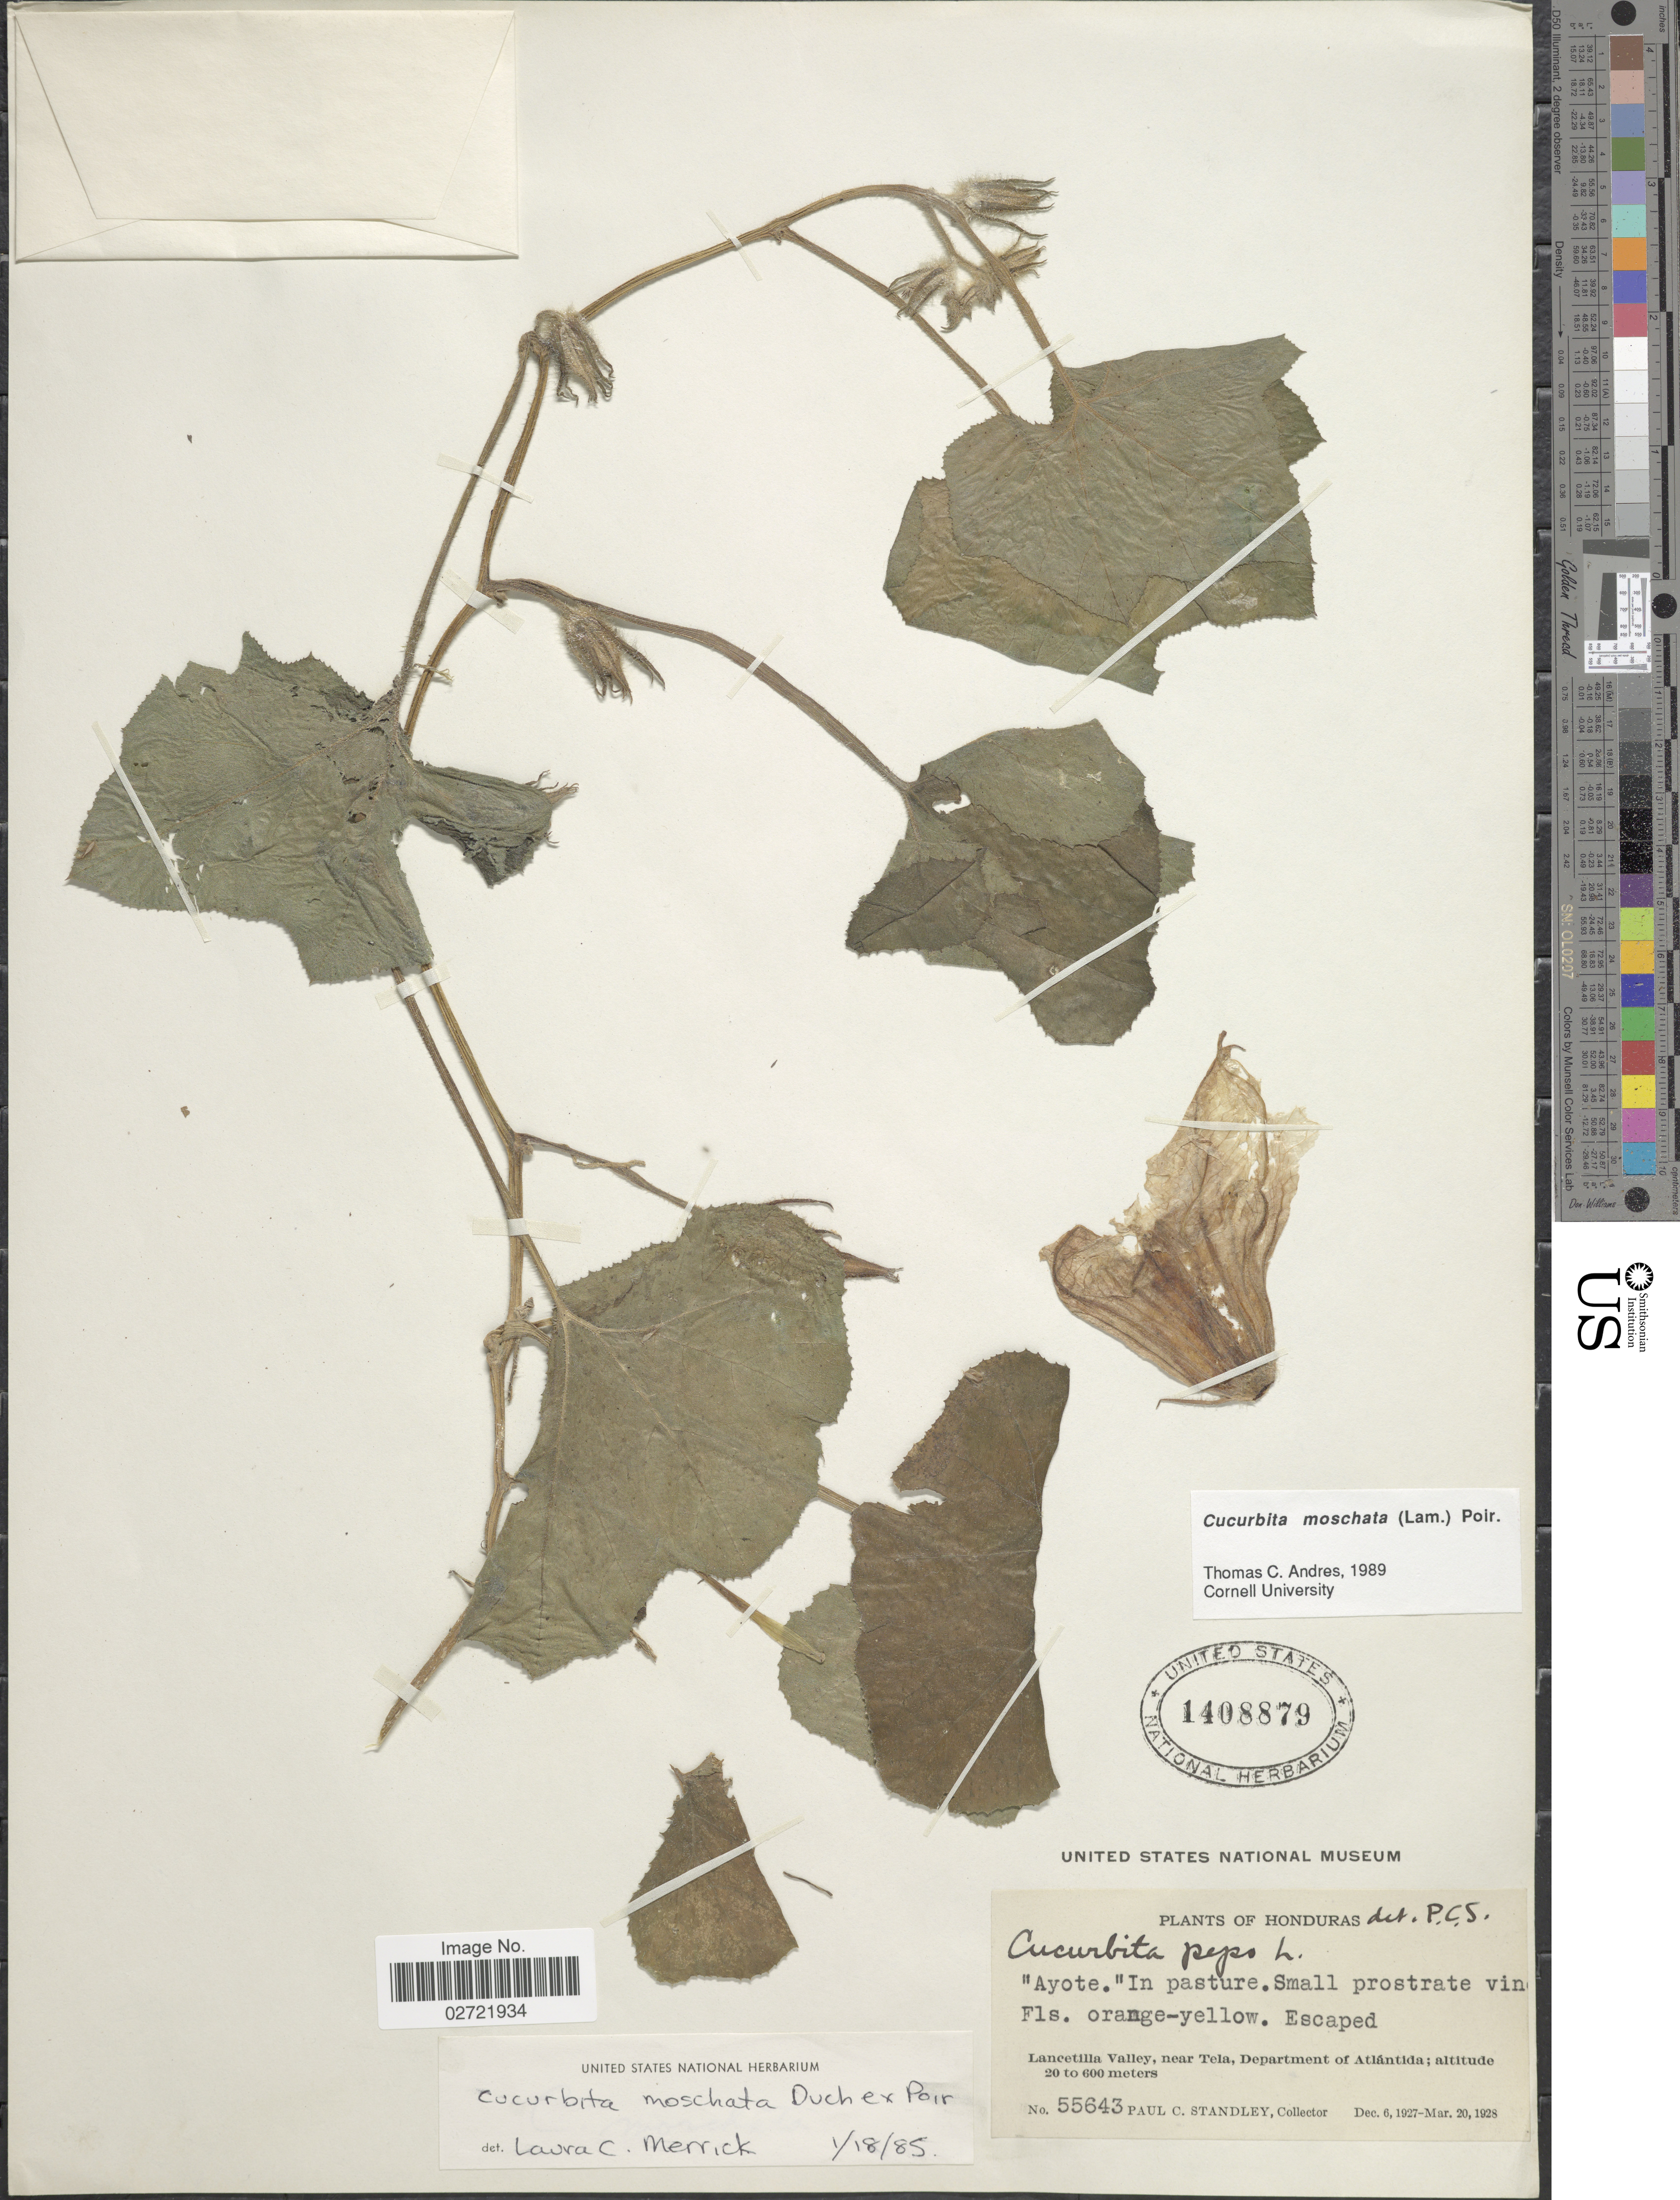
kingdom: Plantae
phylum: Tracheophyta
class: Magnoliopsida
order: Cucurbitales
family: Cucurbitaceae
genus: Cucurbita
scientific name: Cucurbita moschata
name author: (Duch.) Poir.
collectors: P. C. Standley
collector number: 55643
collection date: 1927-12-06/1928-03-20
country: Honduras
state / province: Atlántida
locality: In pasture, Lancetilla Valley, near Tela, Department of Atlántida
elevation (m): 20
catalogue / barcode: US 1408879